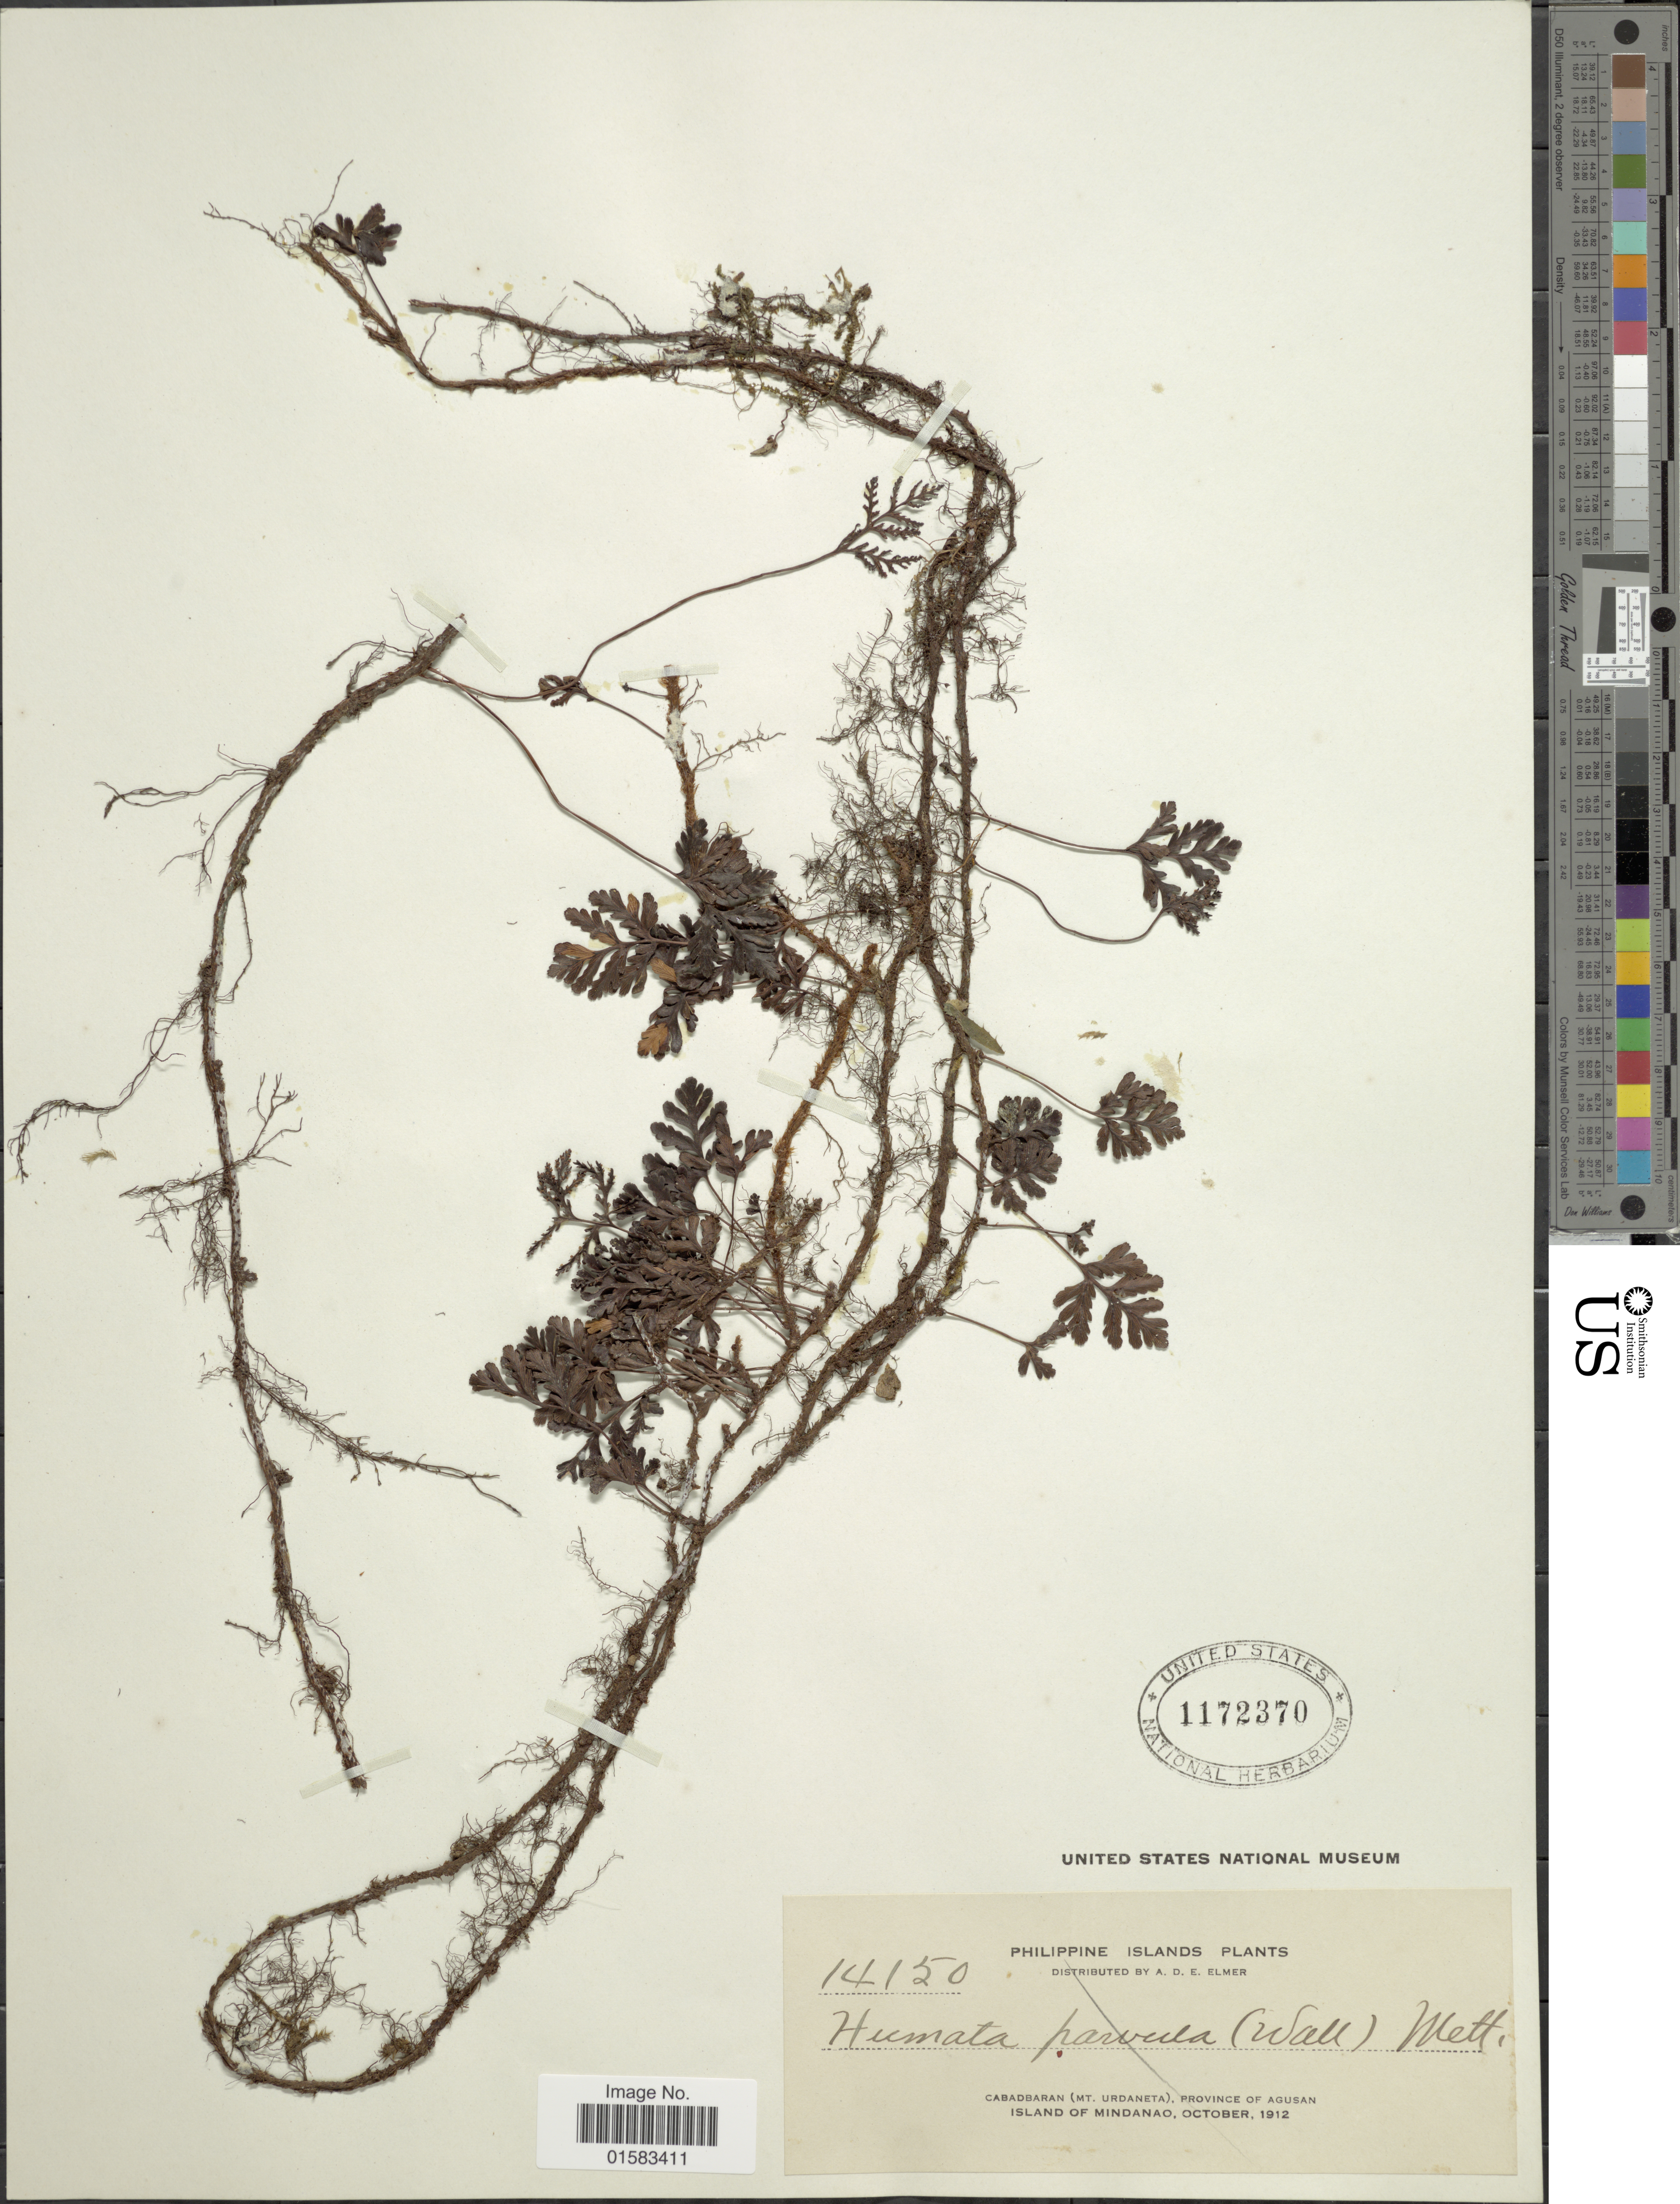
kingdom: Plantae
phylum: Tracheophyta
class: Polypodiopsida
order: Polypodiales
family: Davalliaceae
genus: Davallia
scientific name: Davallia repens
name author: (L. f.) Kuhn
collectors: A. D. E. Elmer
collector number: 14150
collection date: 1912-10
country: Philippines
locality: Cabadbaran (Mt. Urdaneta), Province of Agusan, Island of Mindanao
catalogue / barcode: US 1172370